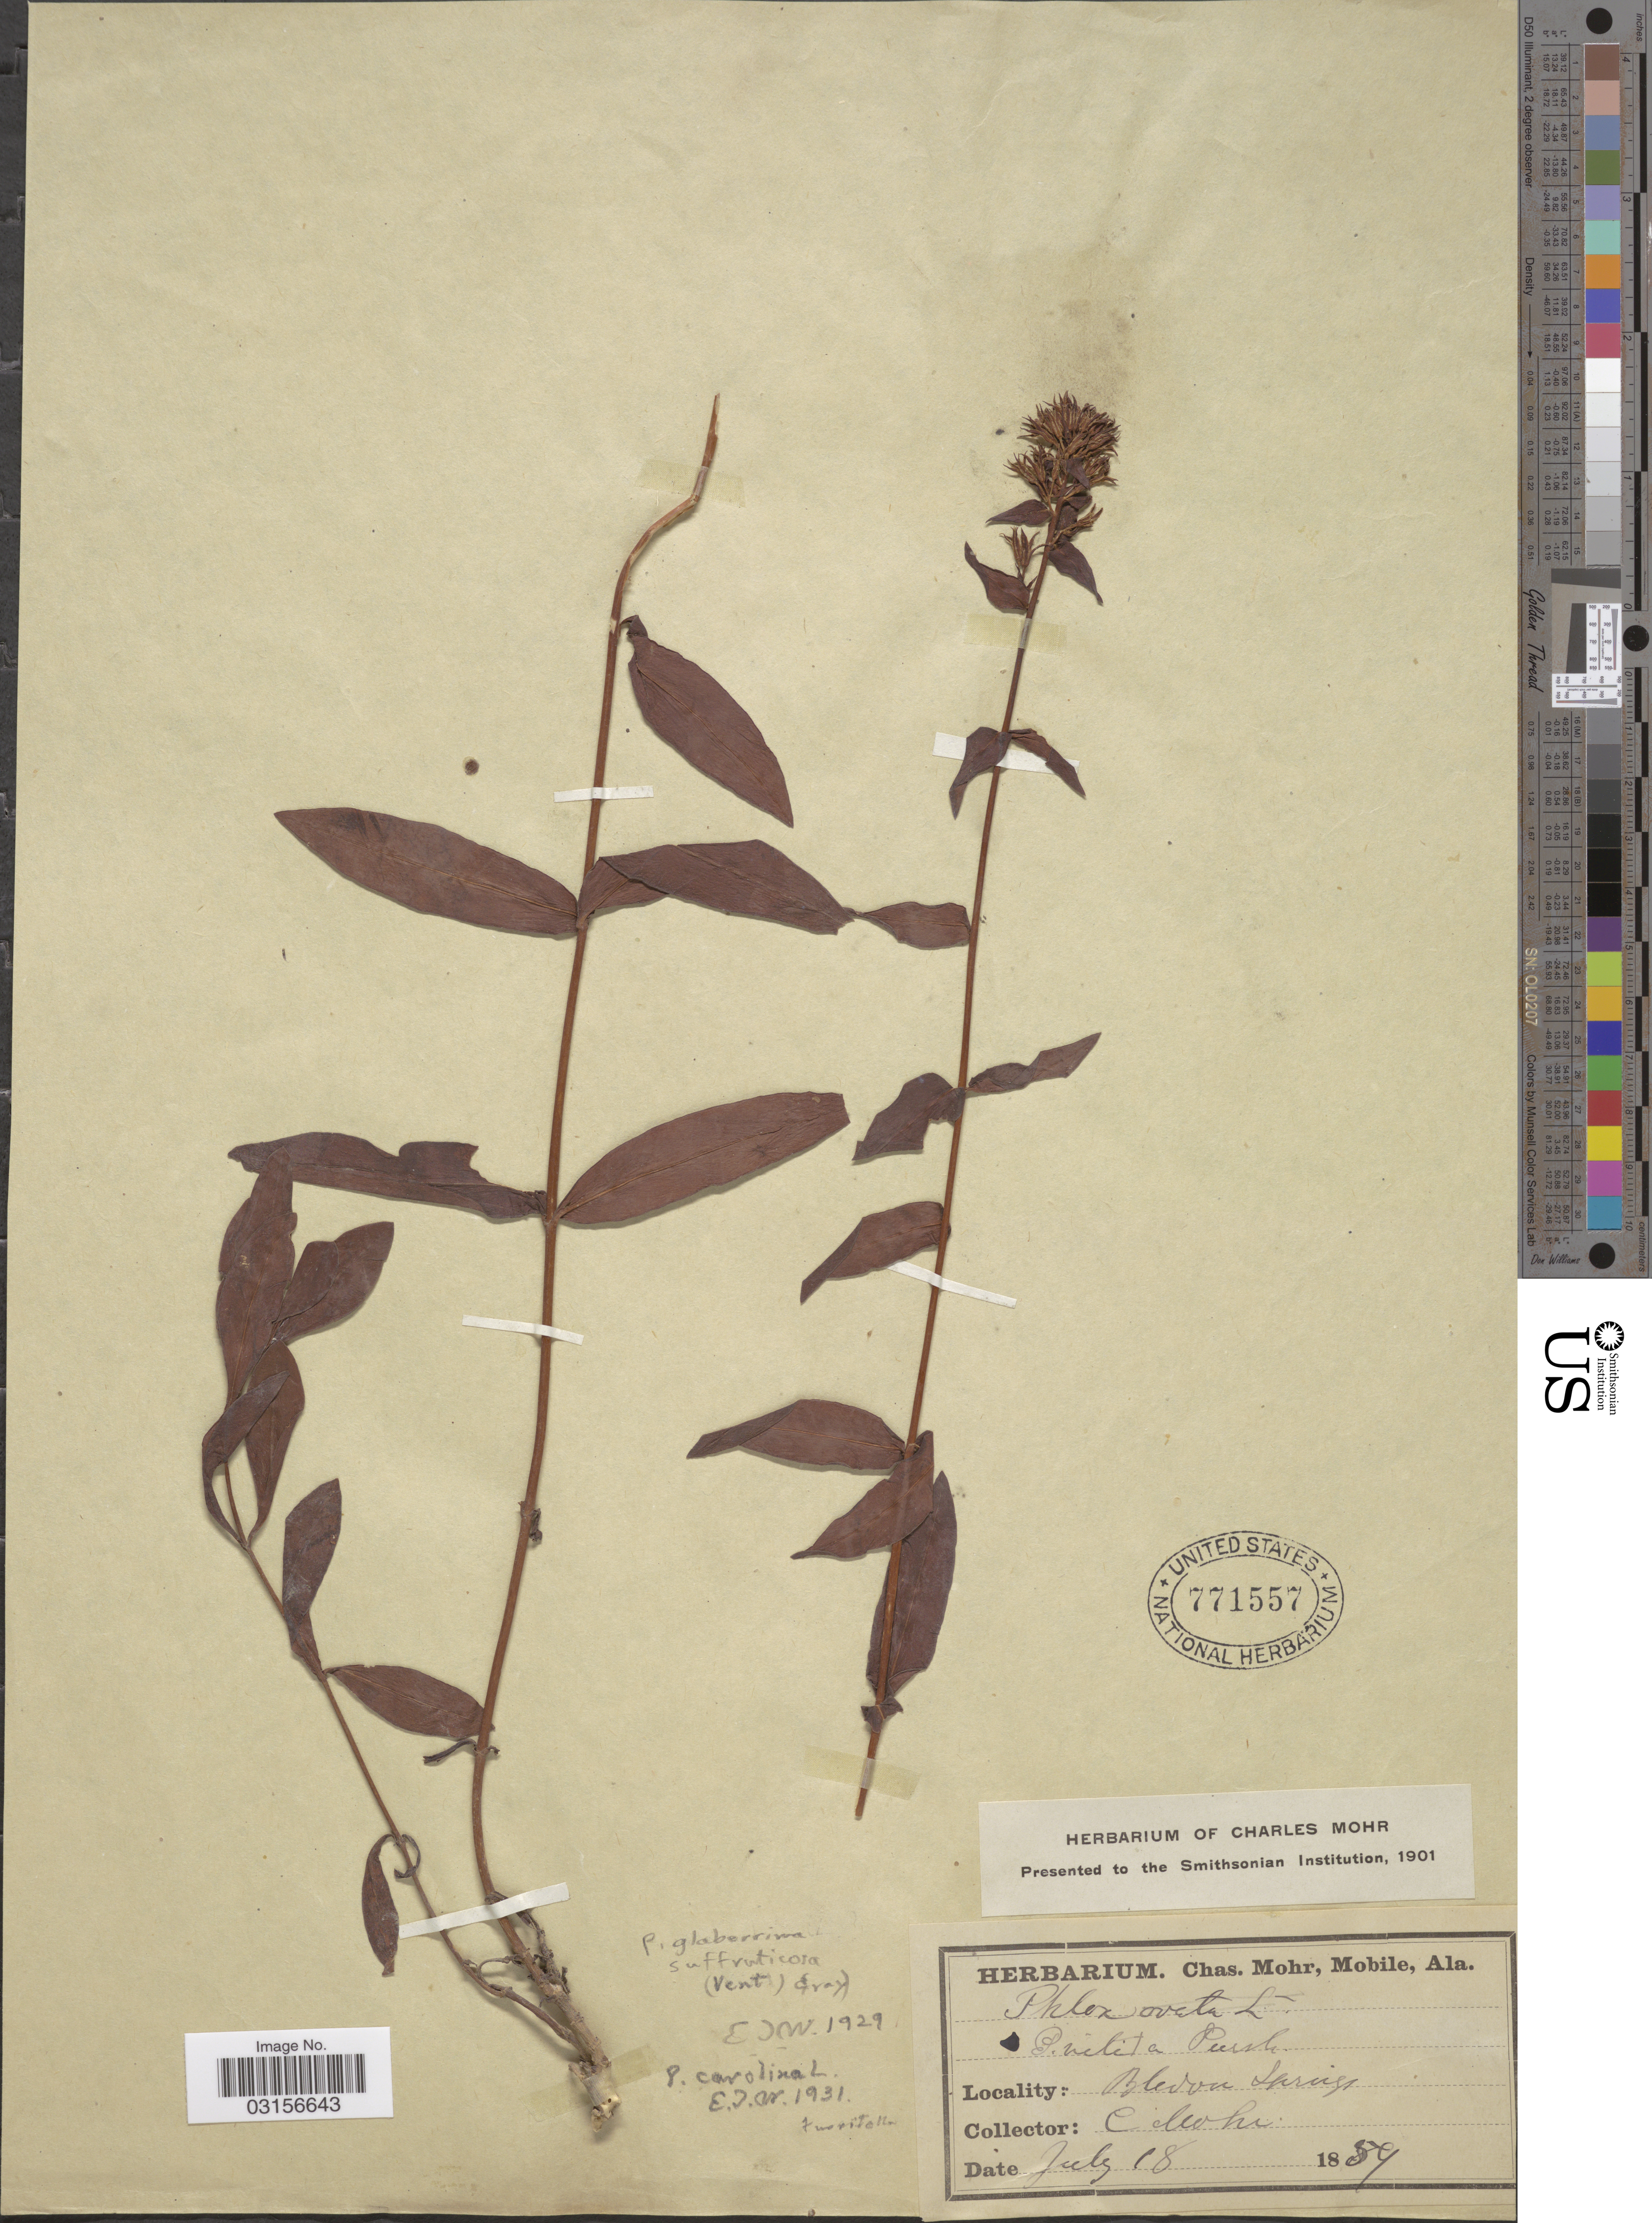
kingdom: Plantae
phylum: Tracheophyta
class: Magnoliopsida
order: Ericales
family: Polemoniaceae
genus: Phlox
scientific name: Phlox carolina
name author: L.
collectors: Mohr, C. T. (herbarium)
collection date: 1859-07-18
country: United States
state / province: Alabama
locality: Bladon Springs.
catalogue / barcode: US 771557